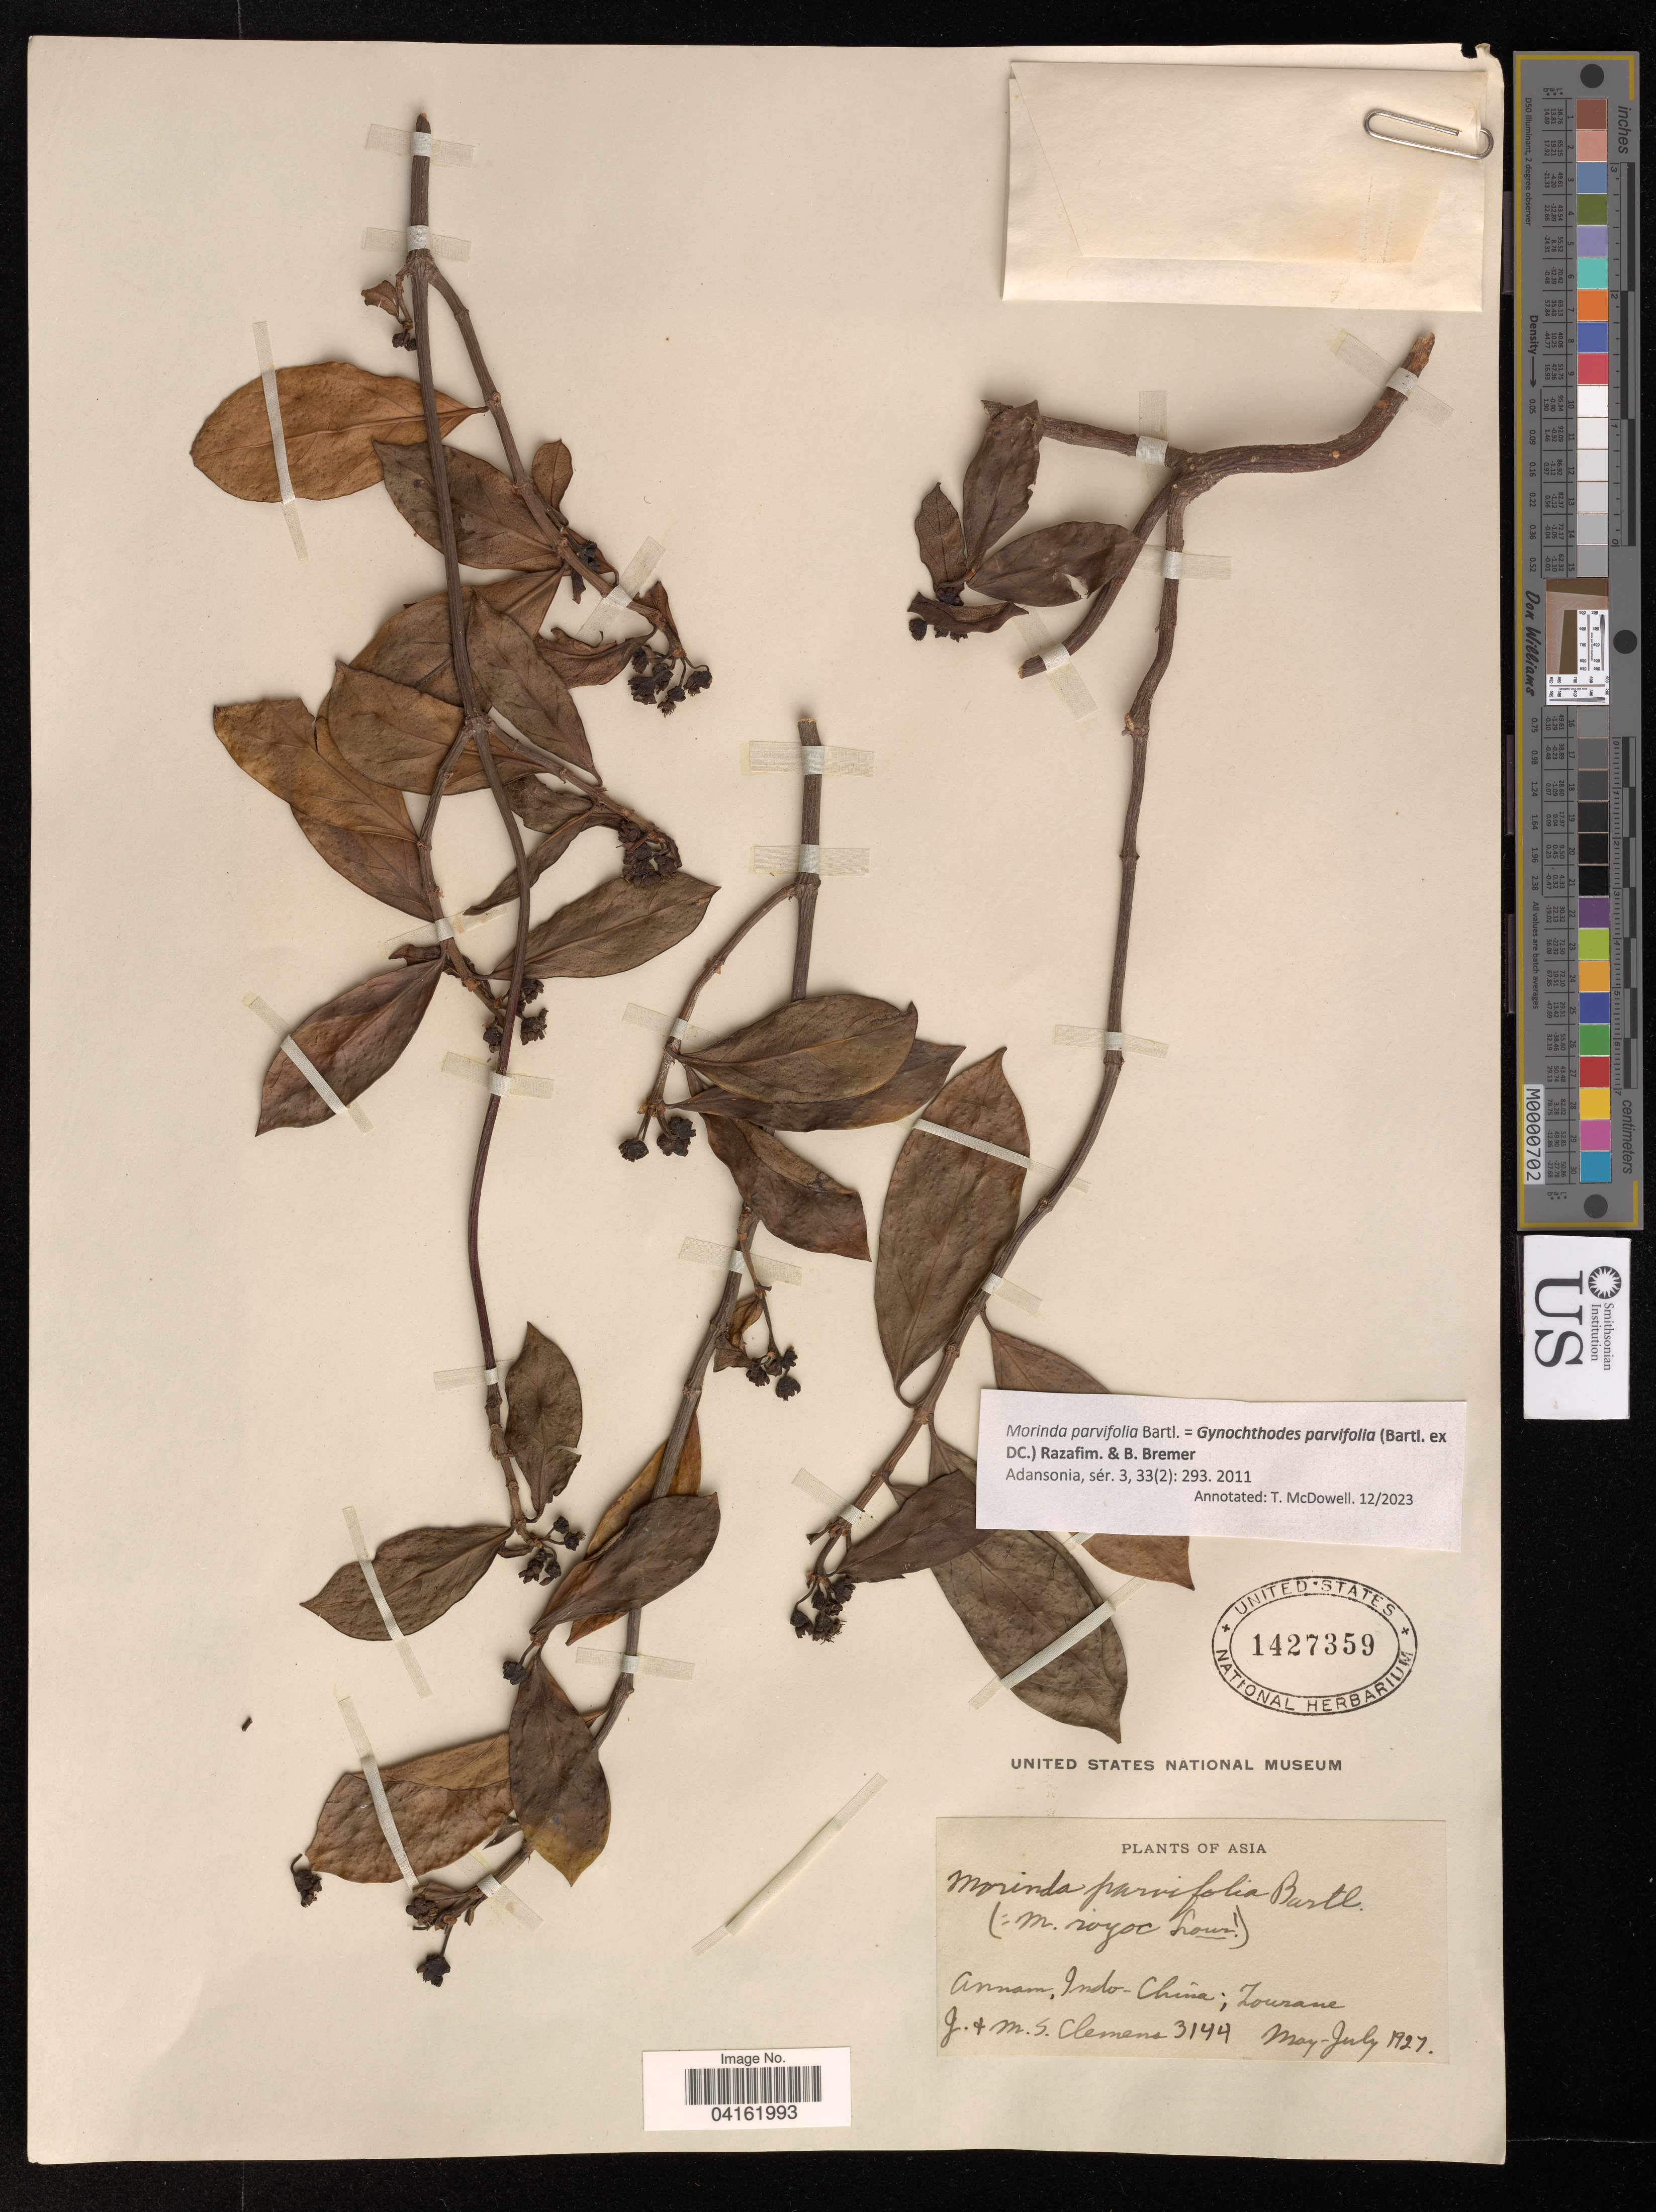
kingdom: Plantae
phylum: Tracheophyta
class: Magnoliopsida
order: Gentianales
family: Rubiaceae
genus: Gynochthodes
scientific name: Gynochthodes parvifolia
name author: (Bartl. ex DC.) Razafim. & B. Bremer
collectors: J. Clemens & M. Clemens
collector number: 3144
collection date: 1927-05/1927-07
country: Vietnam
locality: Indo-China; Tourane.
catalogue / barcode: US 1427359